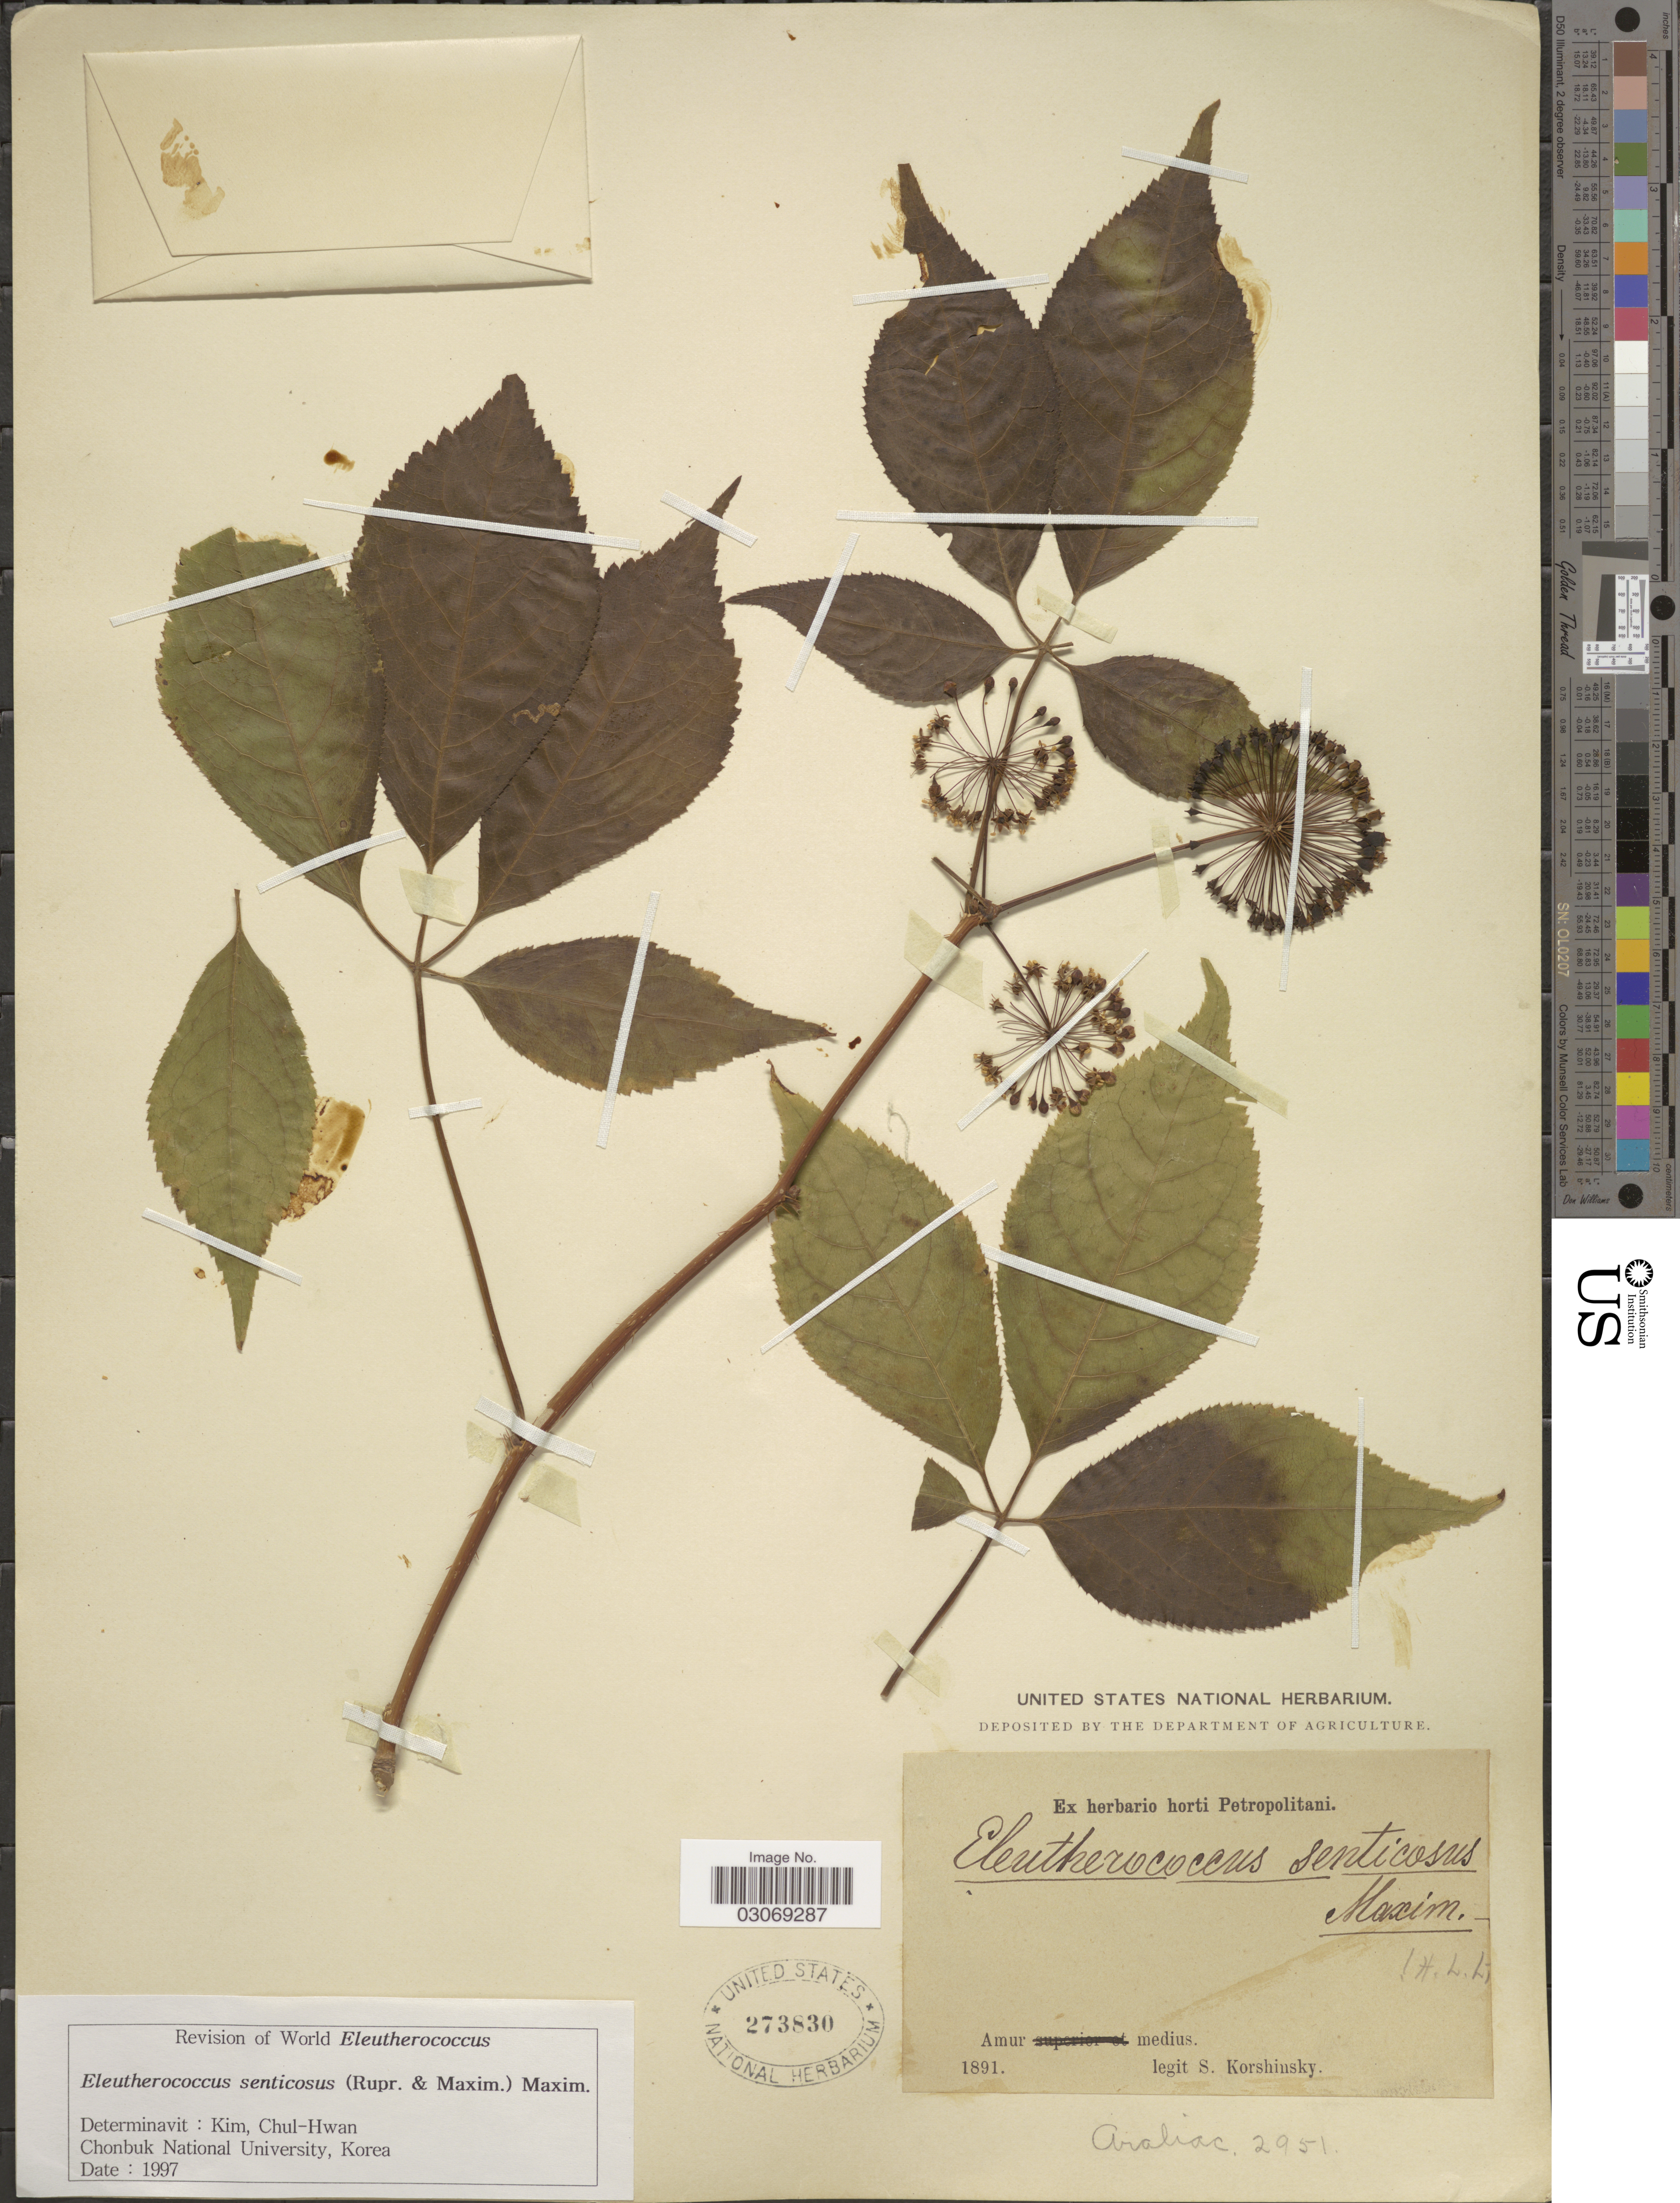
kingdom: Plantae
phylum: Tracheophyta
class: Magnoliopsida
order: Apiales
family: Araliaceae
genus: Eleutherococcus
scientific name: Eleutherococcus senticosus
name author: (Rupr. & Maxim.) Maxim.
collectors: S. I. Korshinsky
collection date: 1891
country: Russian Federation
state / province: Amur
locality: Amur medius.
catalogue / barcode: US 273830